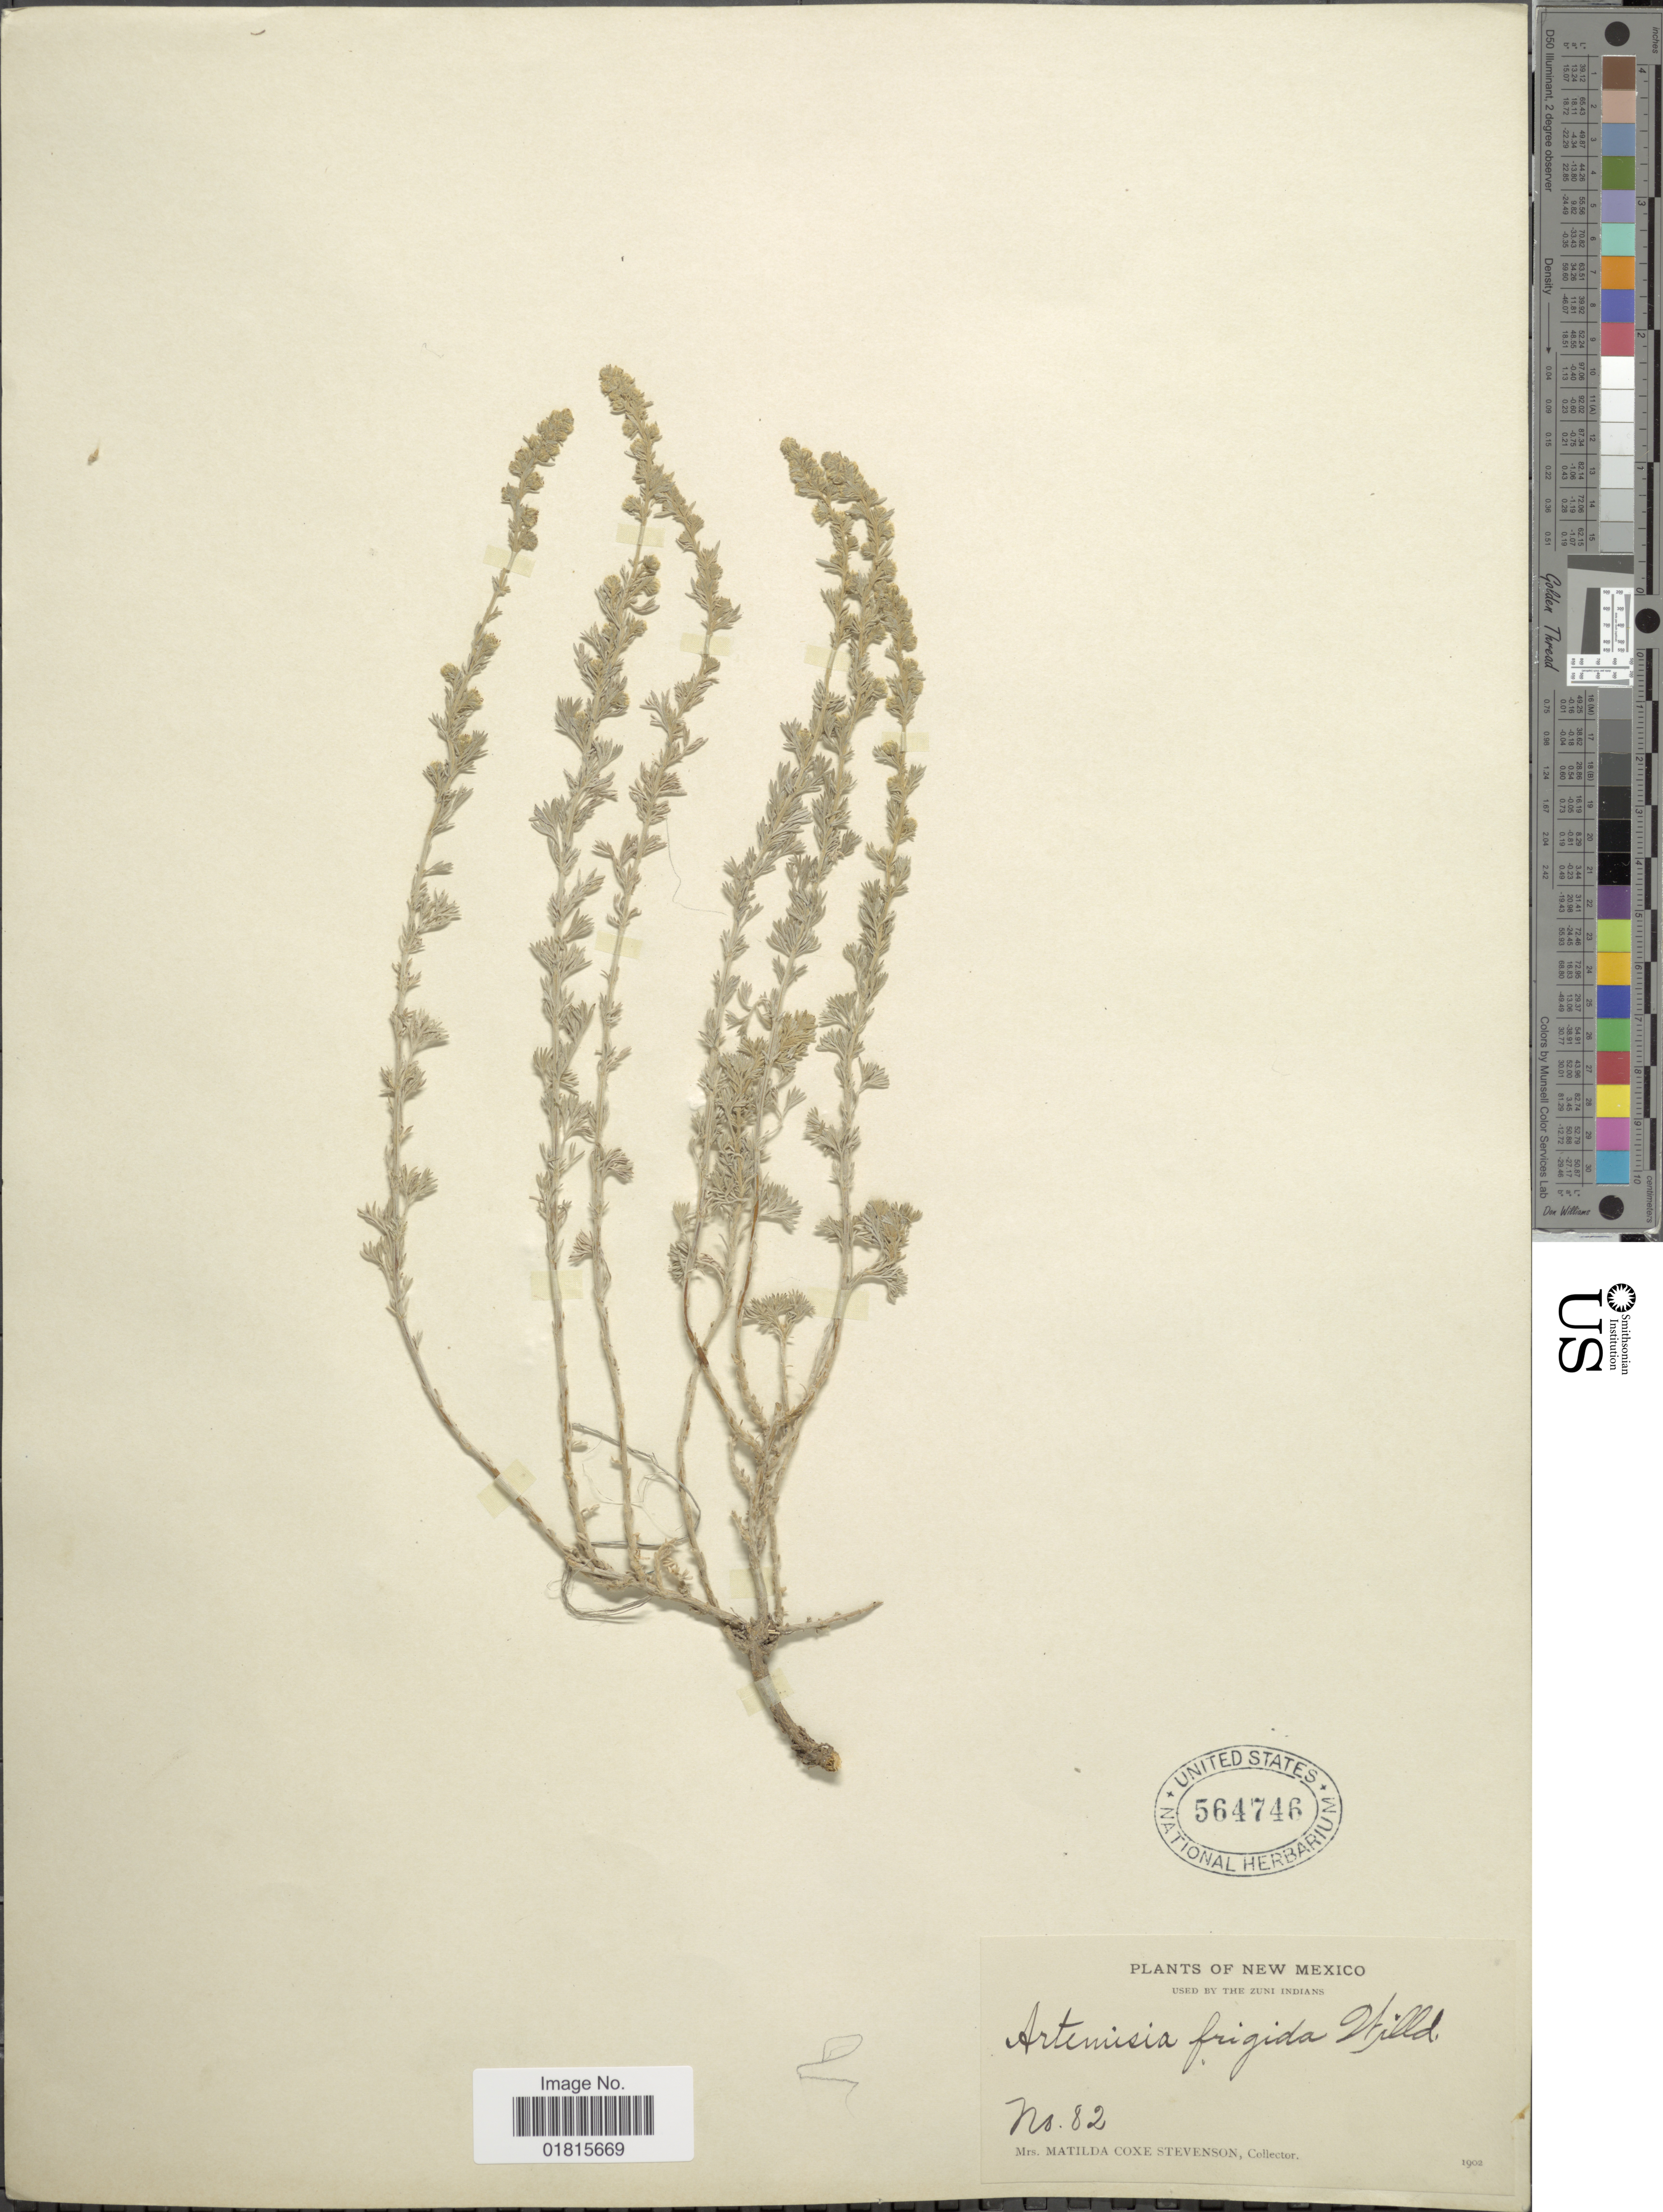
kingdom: Plantae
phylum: Tracheophyta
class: Magnoliopsida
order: Asterales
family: Asteraceae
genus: Artemisia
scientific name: Artemisia frigida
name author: Willd.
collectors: M. Stevenson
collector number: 82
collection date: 1902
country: United States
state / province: New Mexico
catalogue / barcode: US 564746